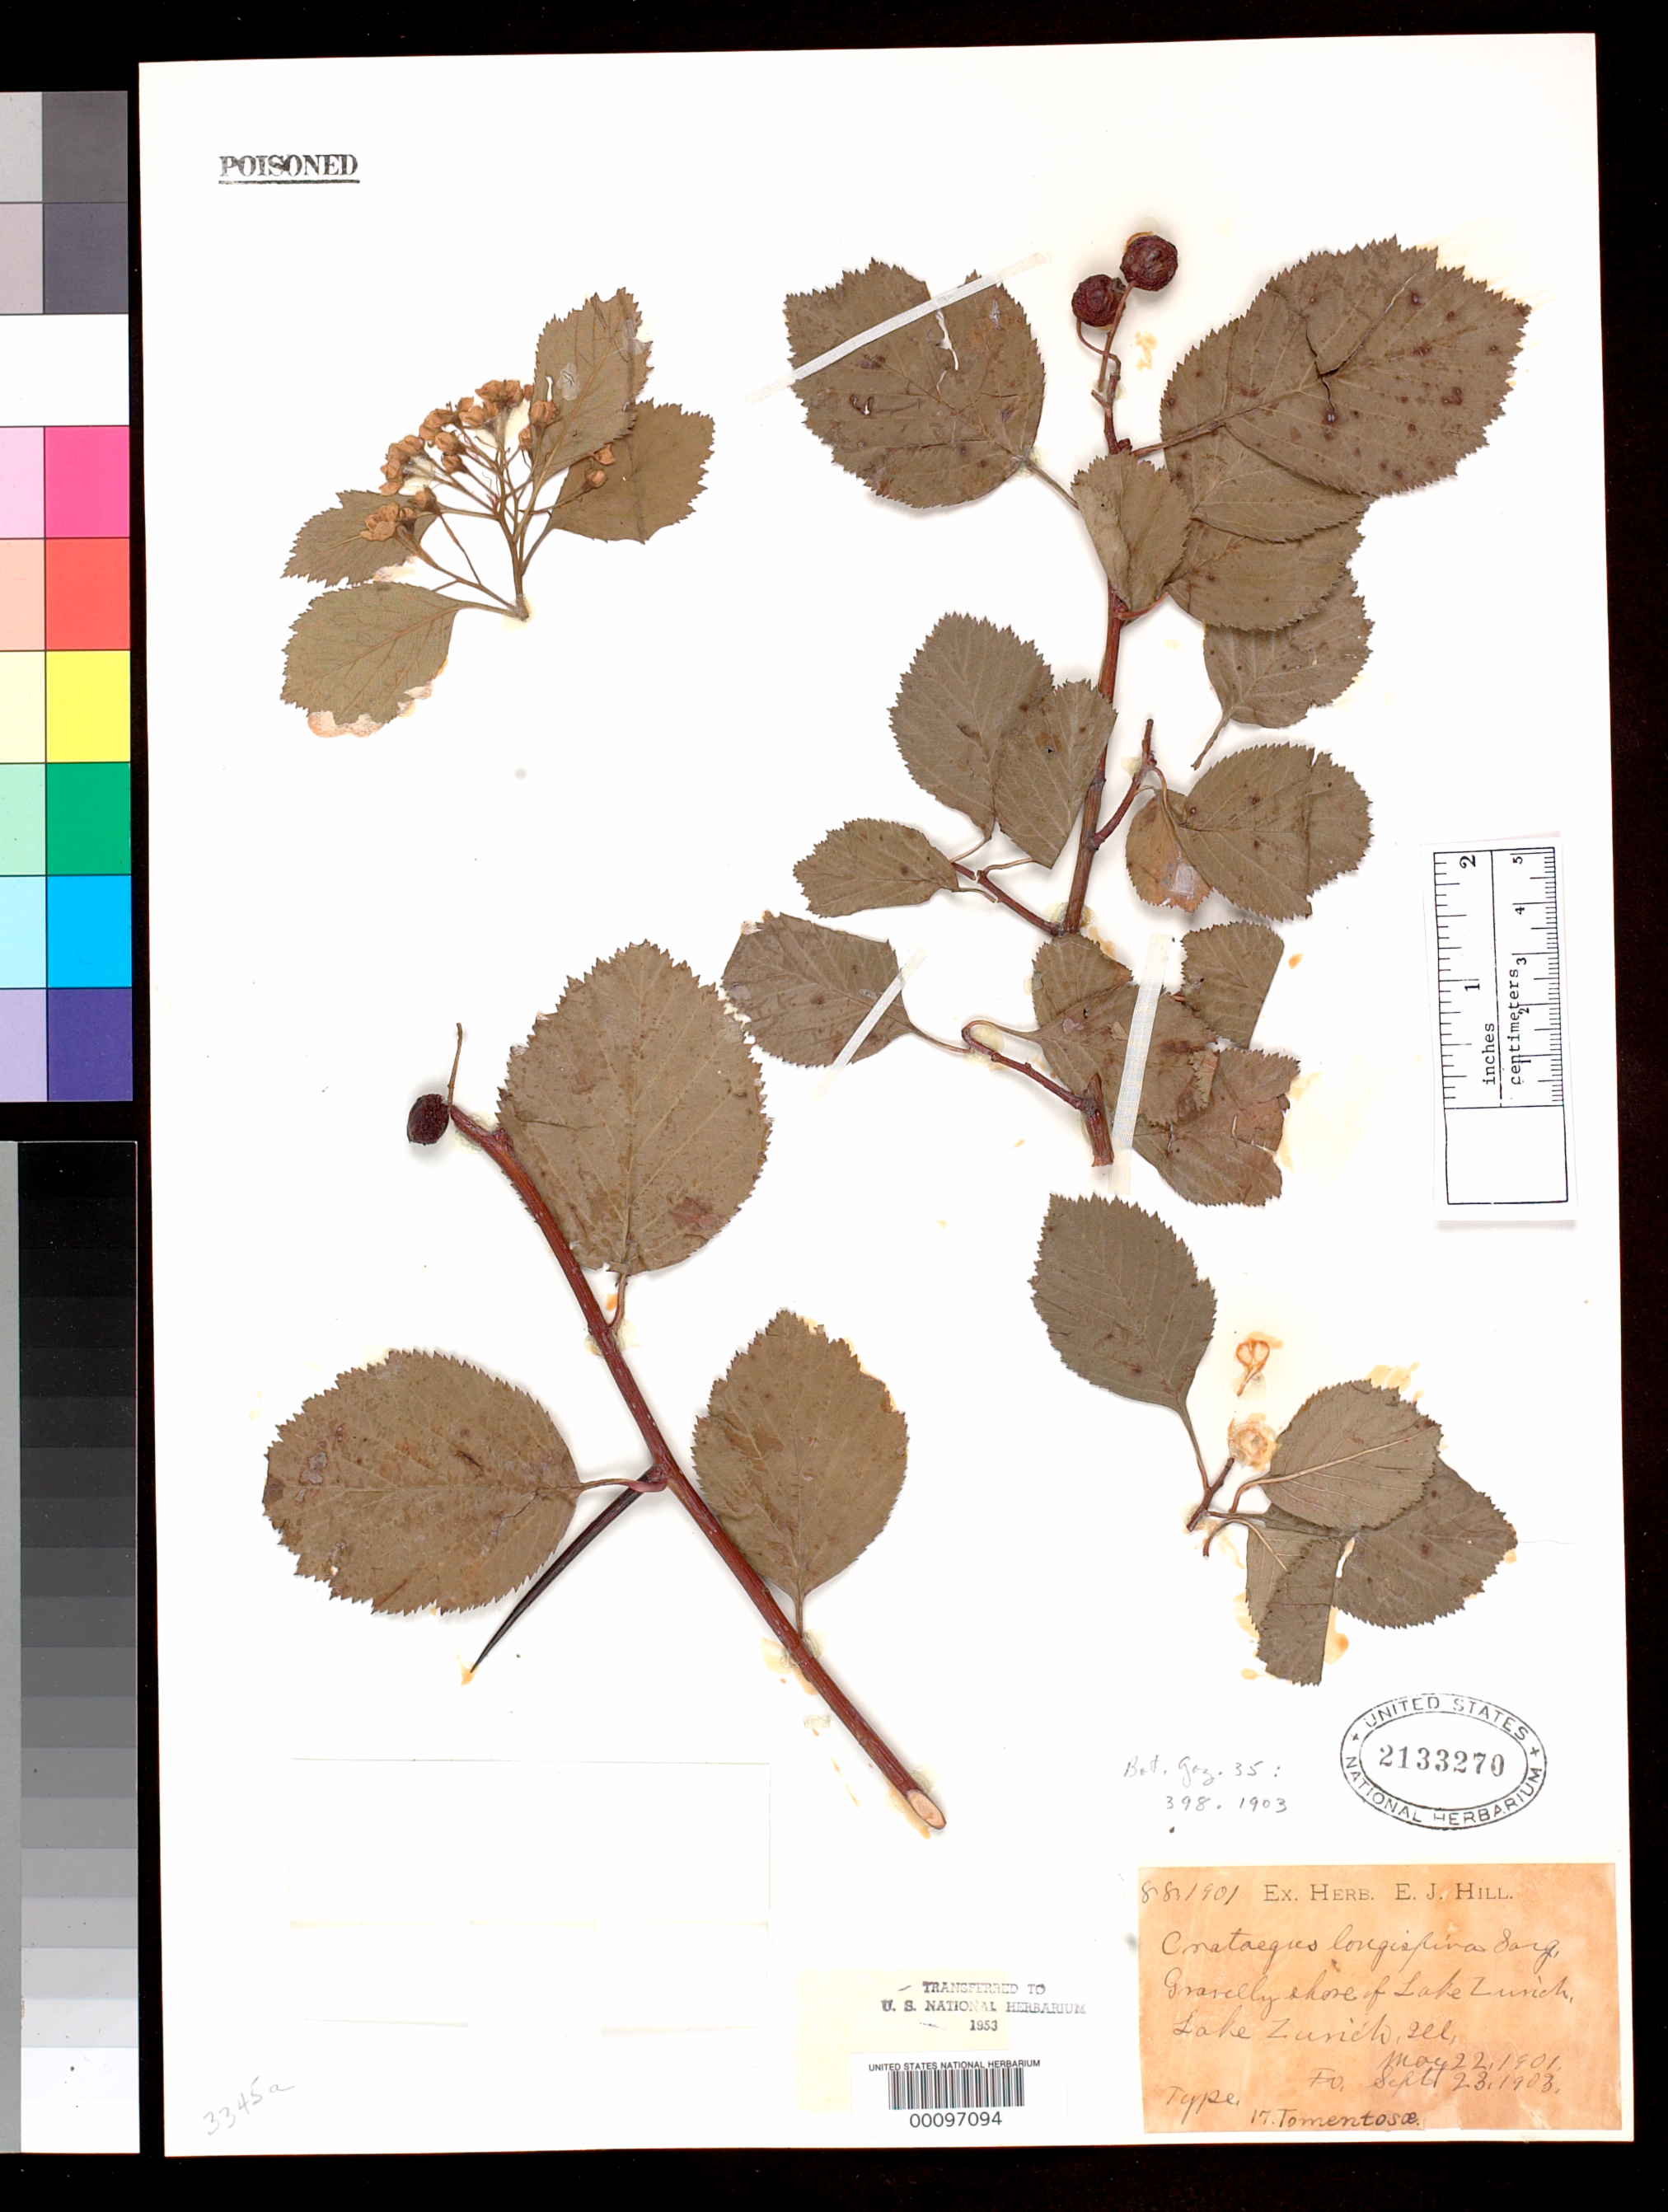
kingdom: Plantae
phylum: Tracheophyta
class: Magnoliopsida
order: Rosales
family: Rosaceae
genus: Crataegus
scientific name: Crataegus longispina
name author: Sarg.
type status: Syntype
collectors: E. J. Hill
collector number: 88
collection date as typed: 22 May 1901 and 23 Sep 1903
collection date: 1901-05-22,1903-09-23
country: United States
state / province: Illinois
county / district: Lake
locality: Lake Zurich.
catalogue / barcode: US 2133270